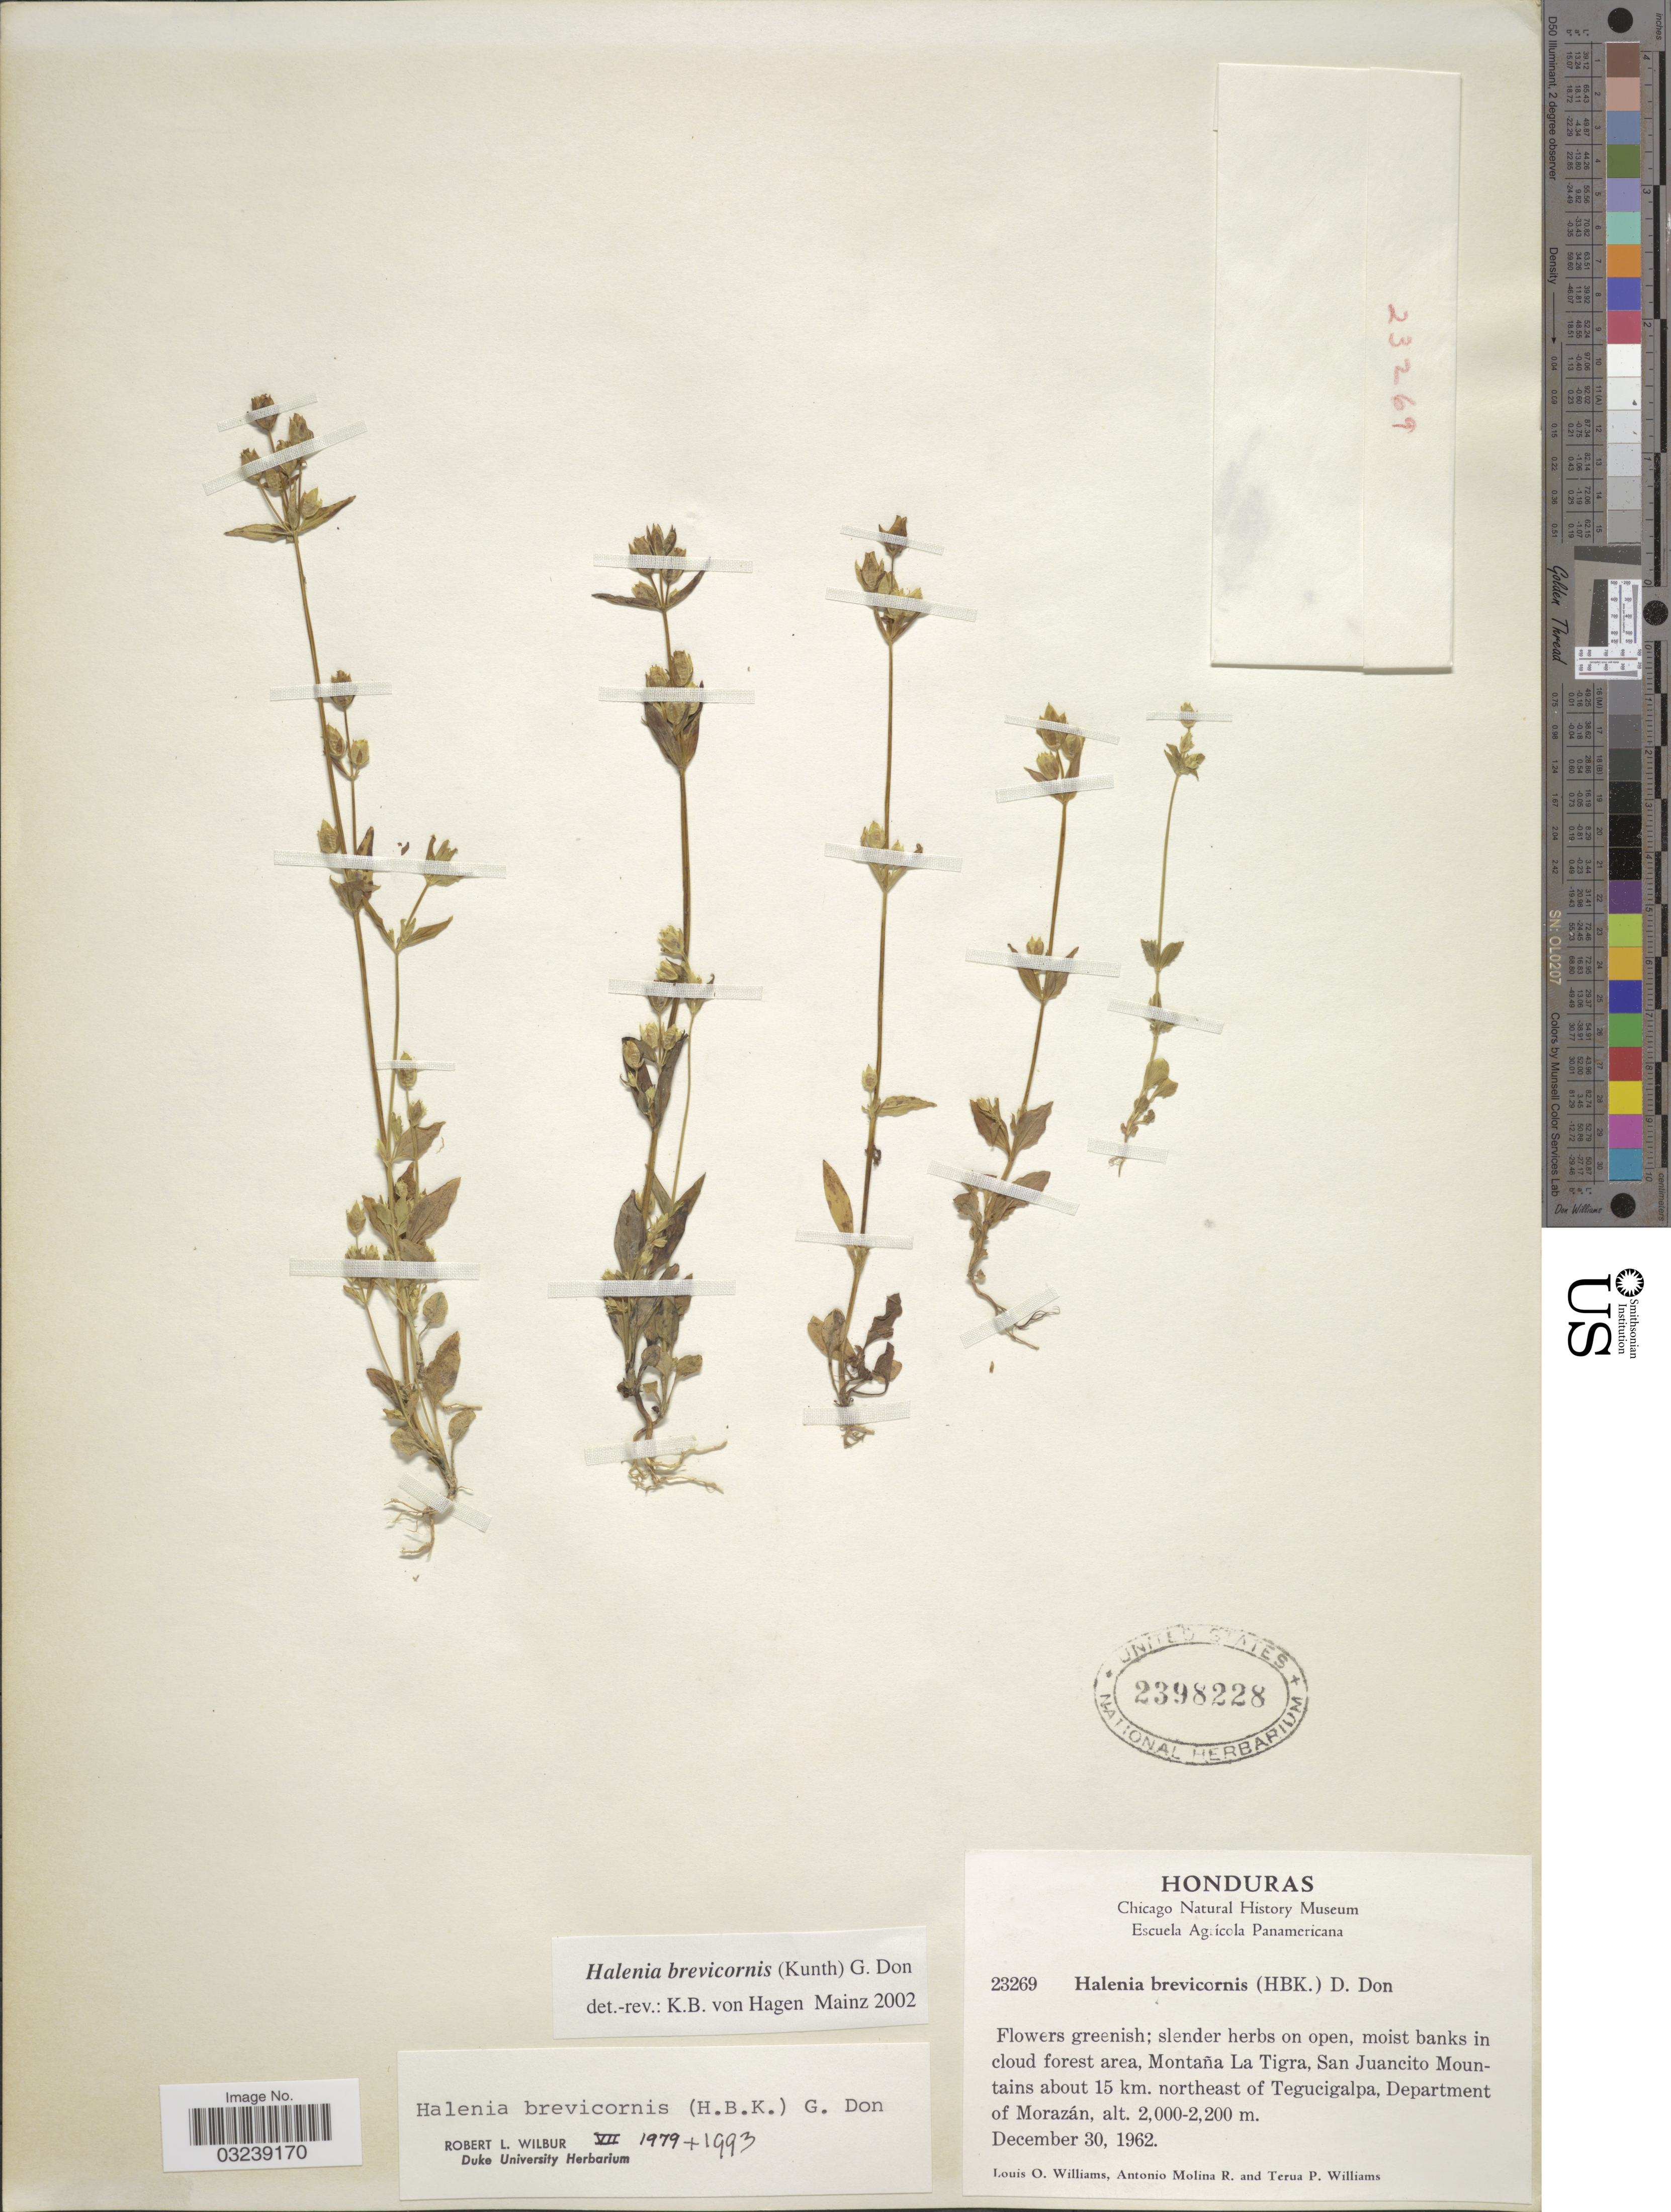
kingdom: Plantae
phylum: Tracheophyta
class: Magnoliopsida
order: Gentianales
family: Gentianaceae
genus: Halenia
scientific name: Halenia brevicornis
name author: (Kunth) G. Don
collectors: L. O. Williams, A. Molina R. & T. Williams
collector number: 23269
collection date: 1962-12-30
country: Honduras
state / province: Fco. Morazán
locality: Montaña La Tigra, San Juancito Mountains about 15 km. northeast of Tegucigalpa, Department of Morazán.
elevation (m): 2000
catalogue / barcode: US 2398228